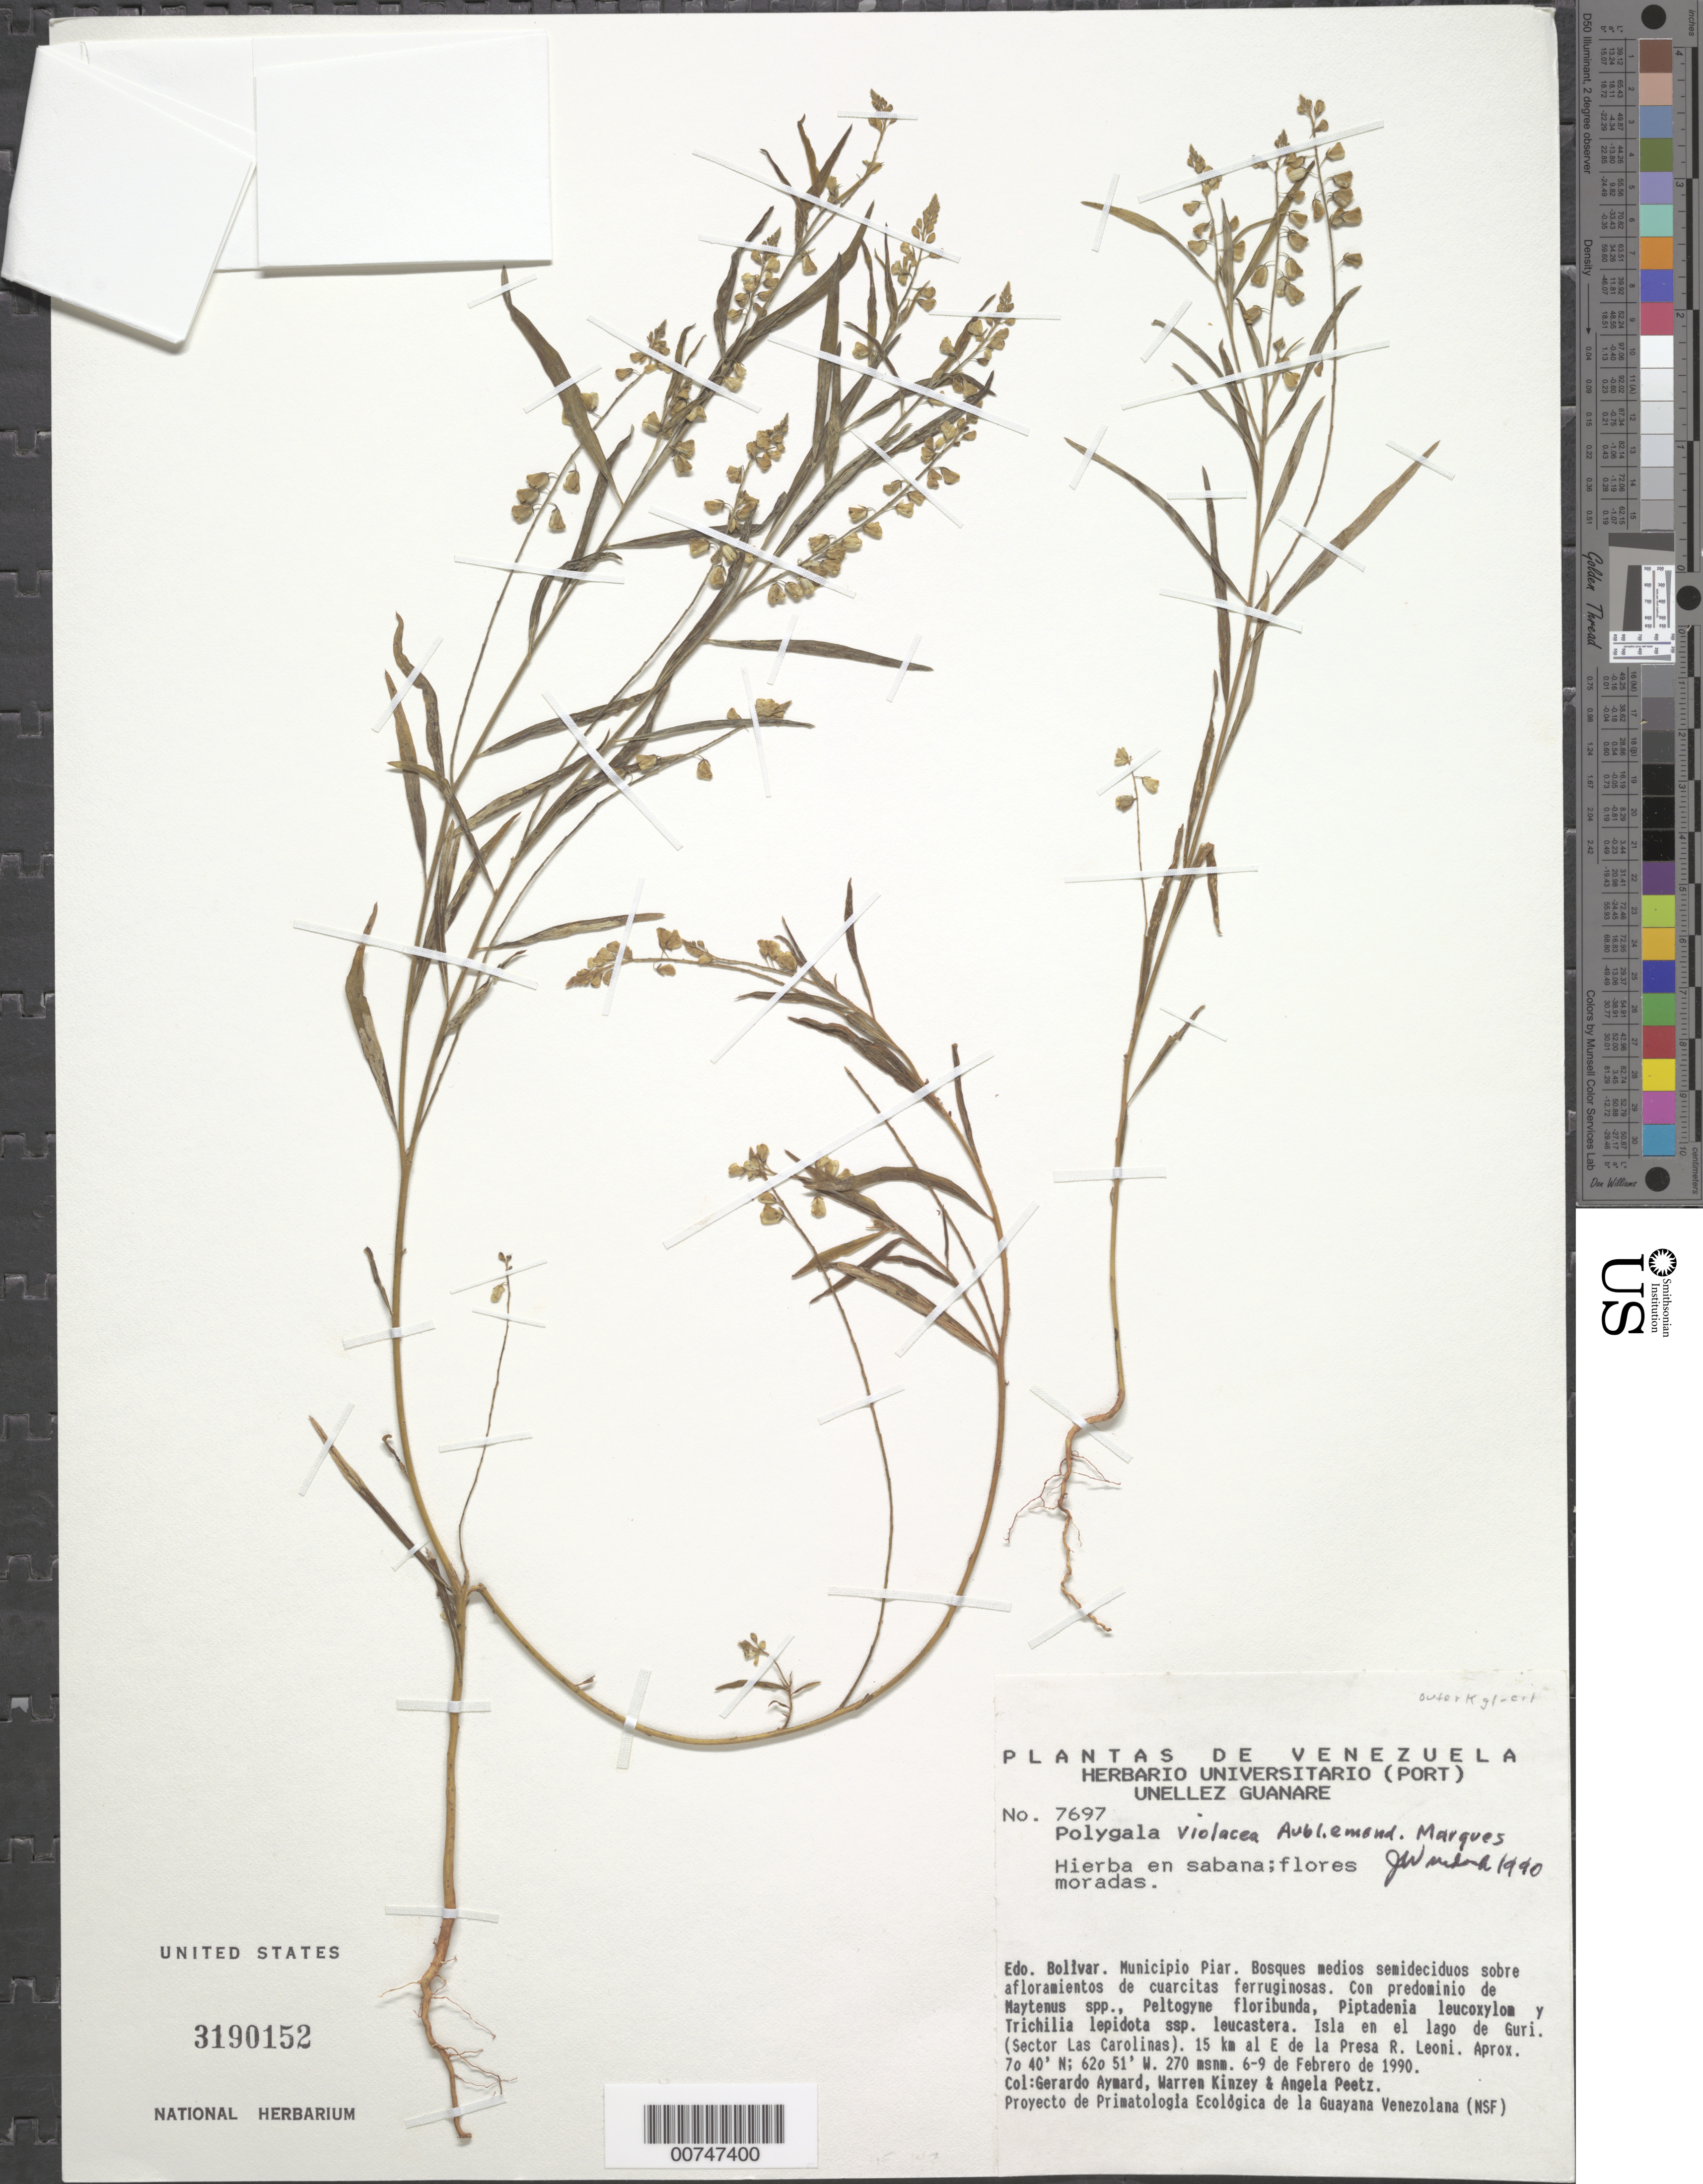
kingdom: Plantae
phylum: Tracheophyta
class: Magnoliopsida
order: Fabales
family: Polygalaceae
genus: Asemeia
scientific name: Asemeia violacea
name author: (Aubl.) J.F.B. Pastore & J.R. Abbott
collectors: G. A. Aymard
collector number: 7697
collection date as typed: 6-Feb-90 to 9-Feb-90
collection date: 1990-02-06/1990-02-09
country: Venezuela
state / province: Bolívar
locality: Mun. Piar, Isla Lago de Guri, 15 km E of Presa R. Leoni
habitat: Bosques medios semideciduos sobre afloramientos de cuarcitas ferruginosas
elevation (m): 270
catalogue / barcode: US 3190152